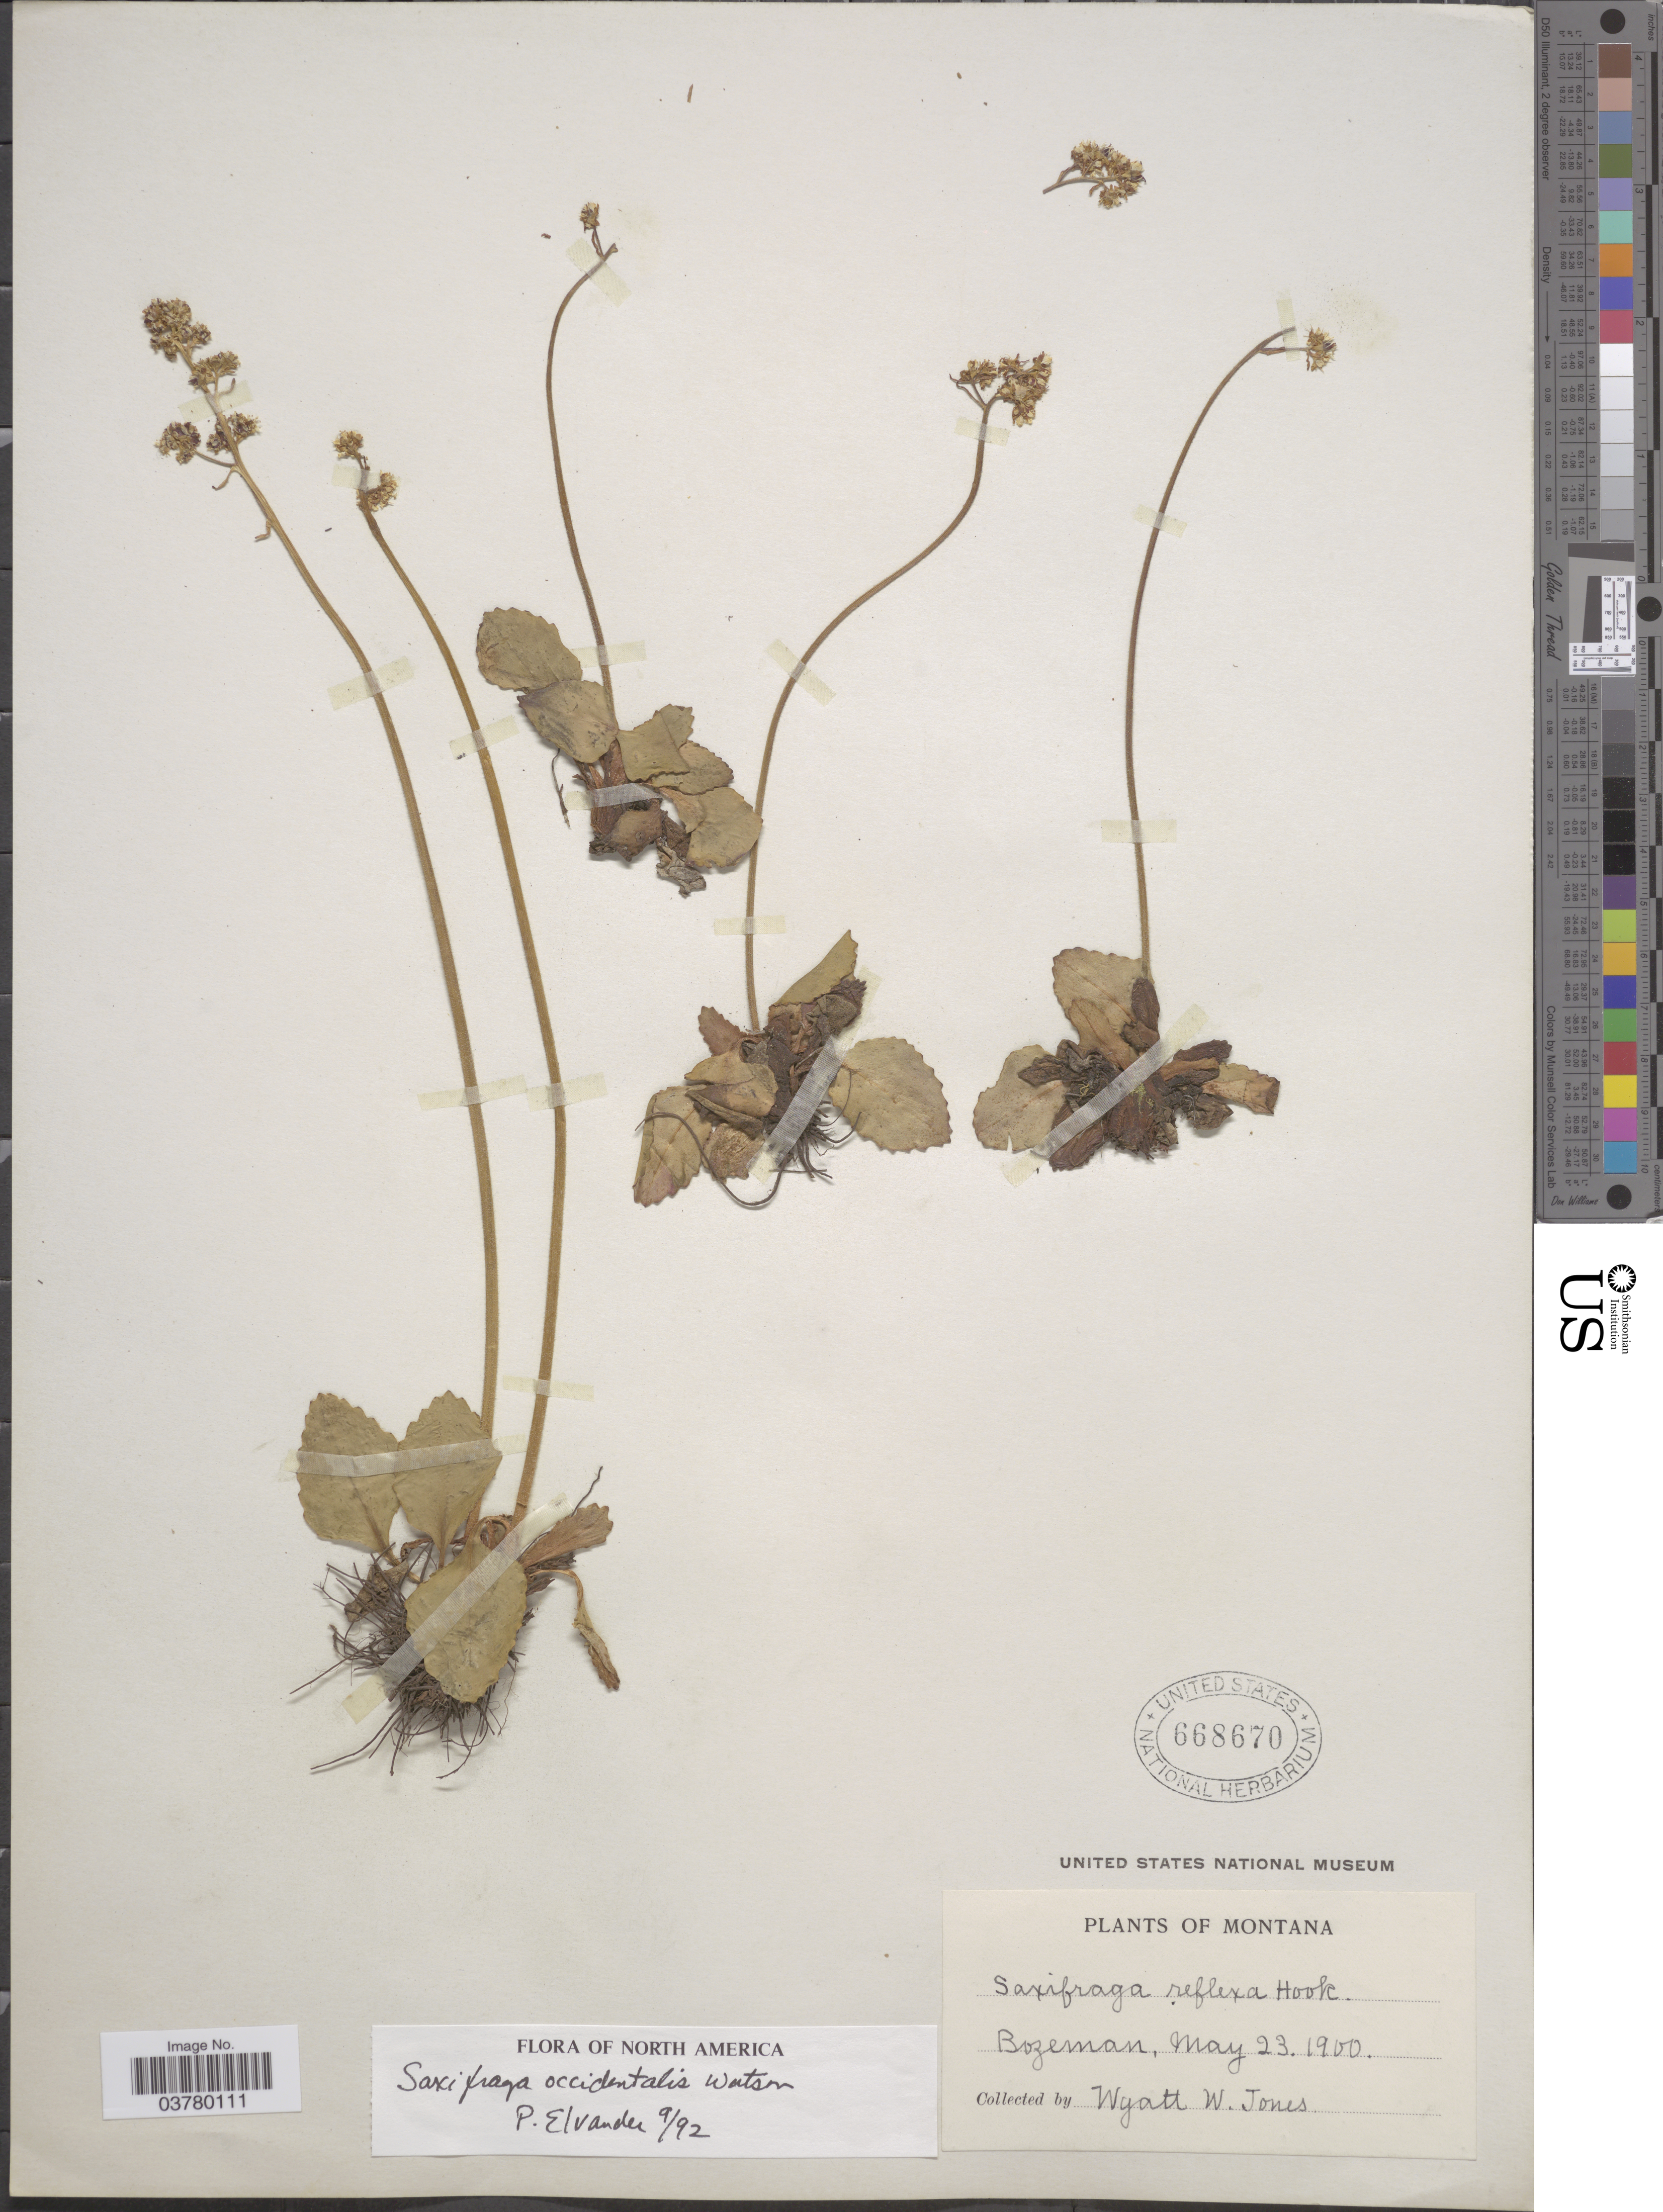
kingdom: Plantae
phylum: Tracheophyta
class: Magnoliopsida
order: Saxifragales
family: Saxifragaceae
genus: Micranthes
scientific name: Micranthes occidentalis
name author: (S. Watson) Small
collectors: W. W. Jones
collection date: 1900-05-23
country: United States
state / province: Montana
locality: Bozeman.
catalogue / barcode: US 668670